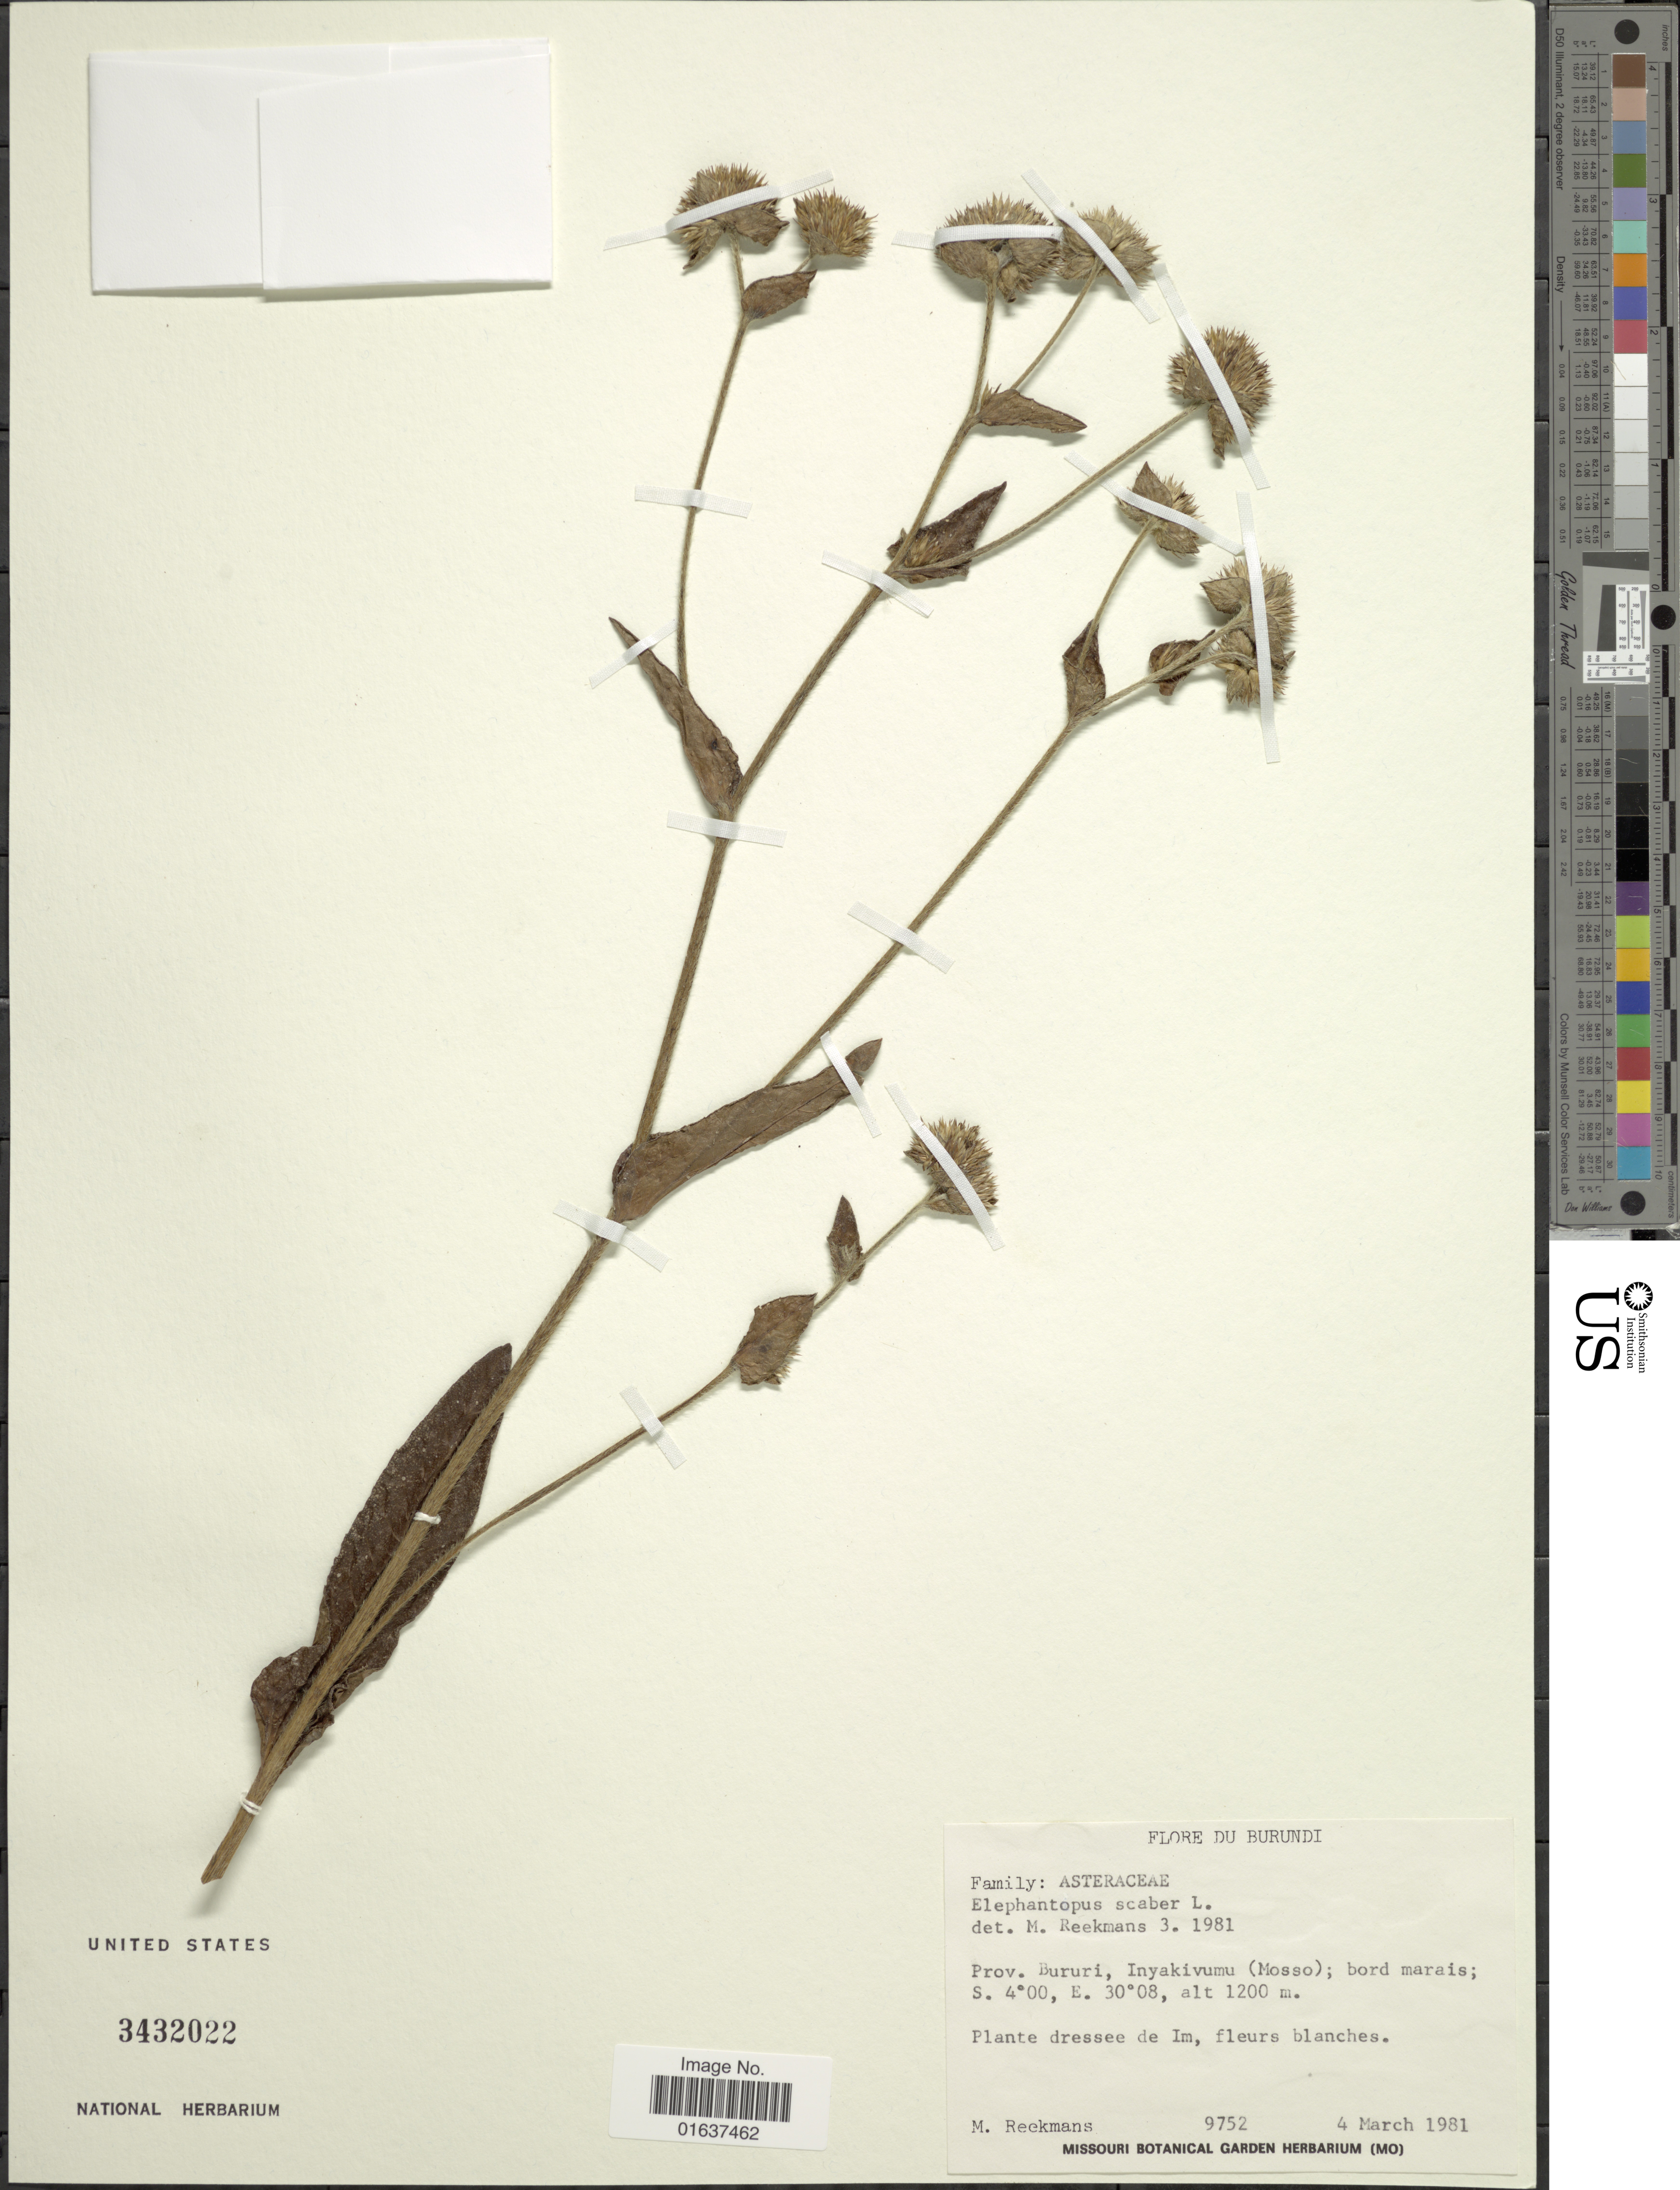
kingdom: Plantae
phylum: Tracheophyta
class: Magnoliopsida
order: Asterales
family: Asteraceae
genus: Elephantopus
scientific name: Elephantopus scaber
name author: L.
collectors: M. Reekmans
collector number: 9752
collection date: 1981-03-04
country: Burundi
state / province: Bururi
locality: Inyakivumu (Mosso) bord marais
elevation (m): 1200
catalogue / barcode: US 3432022